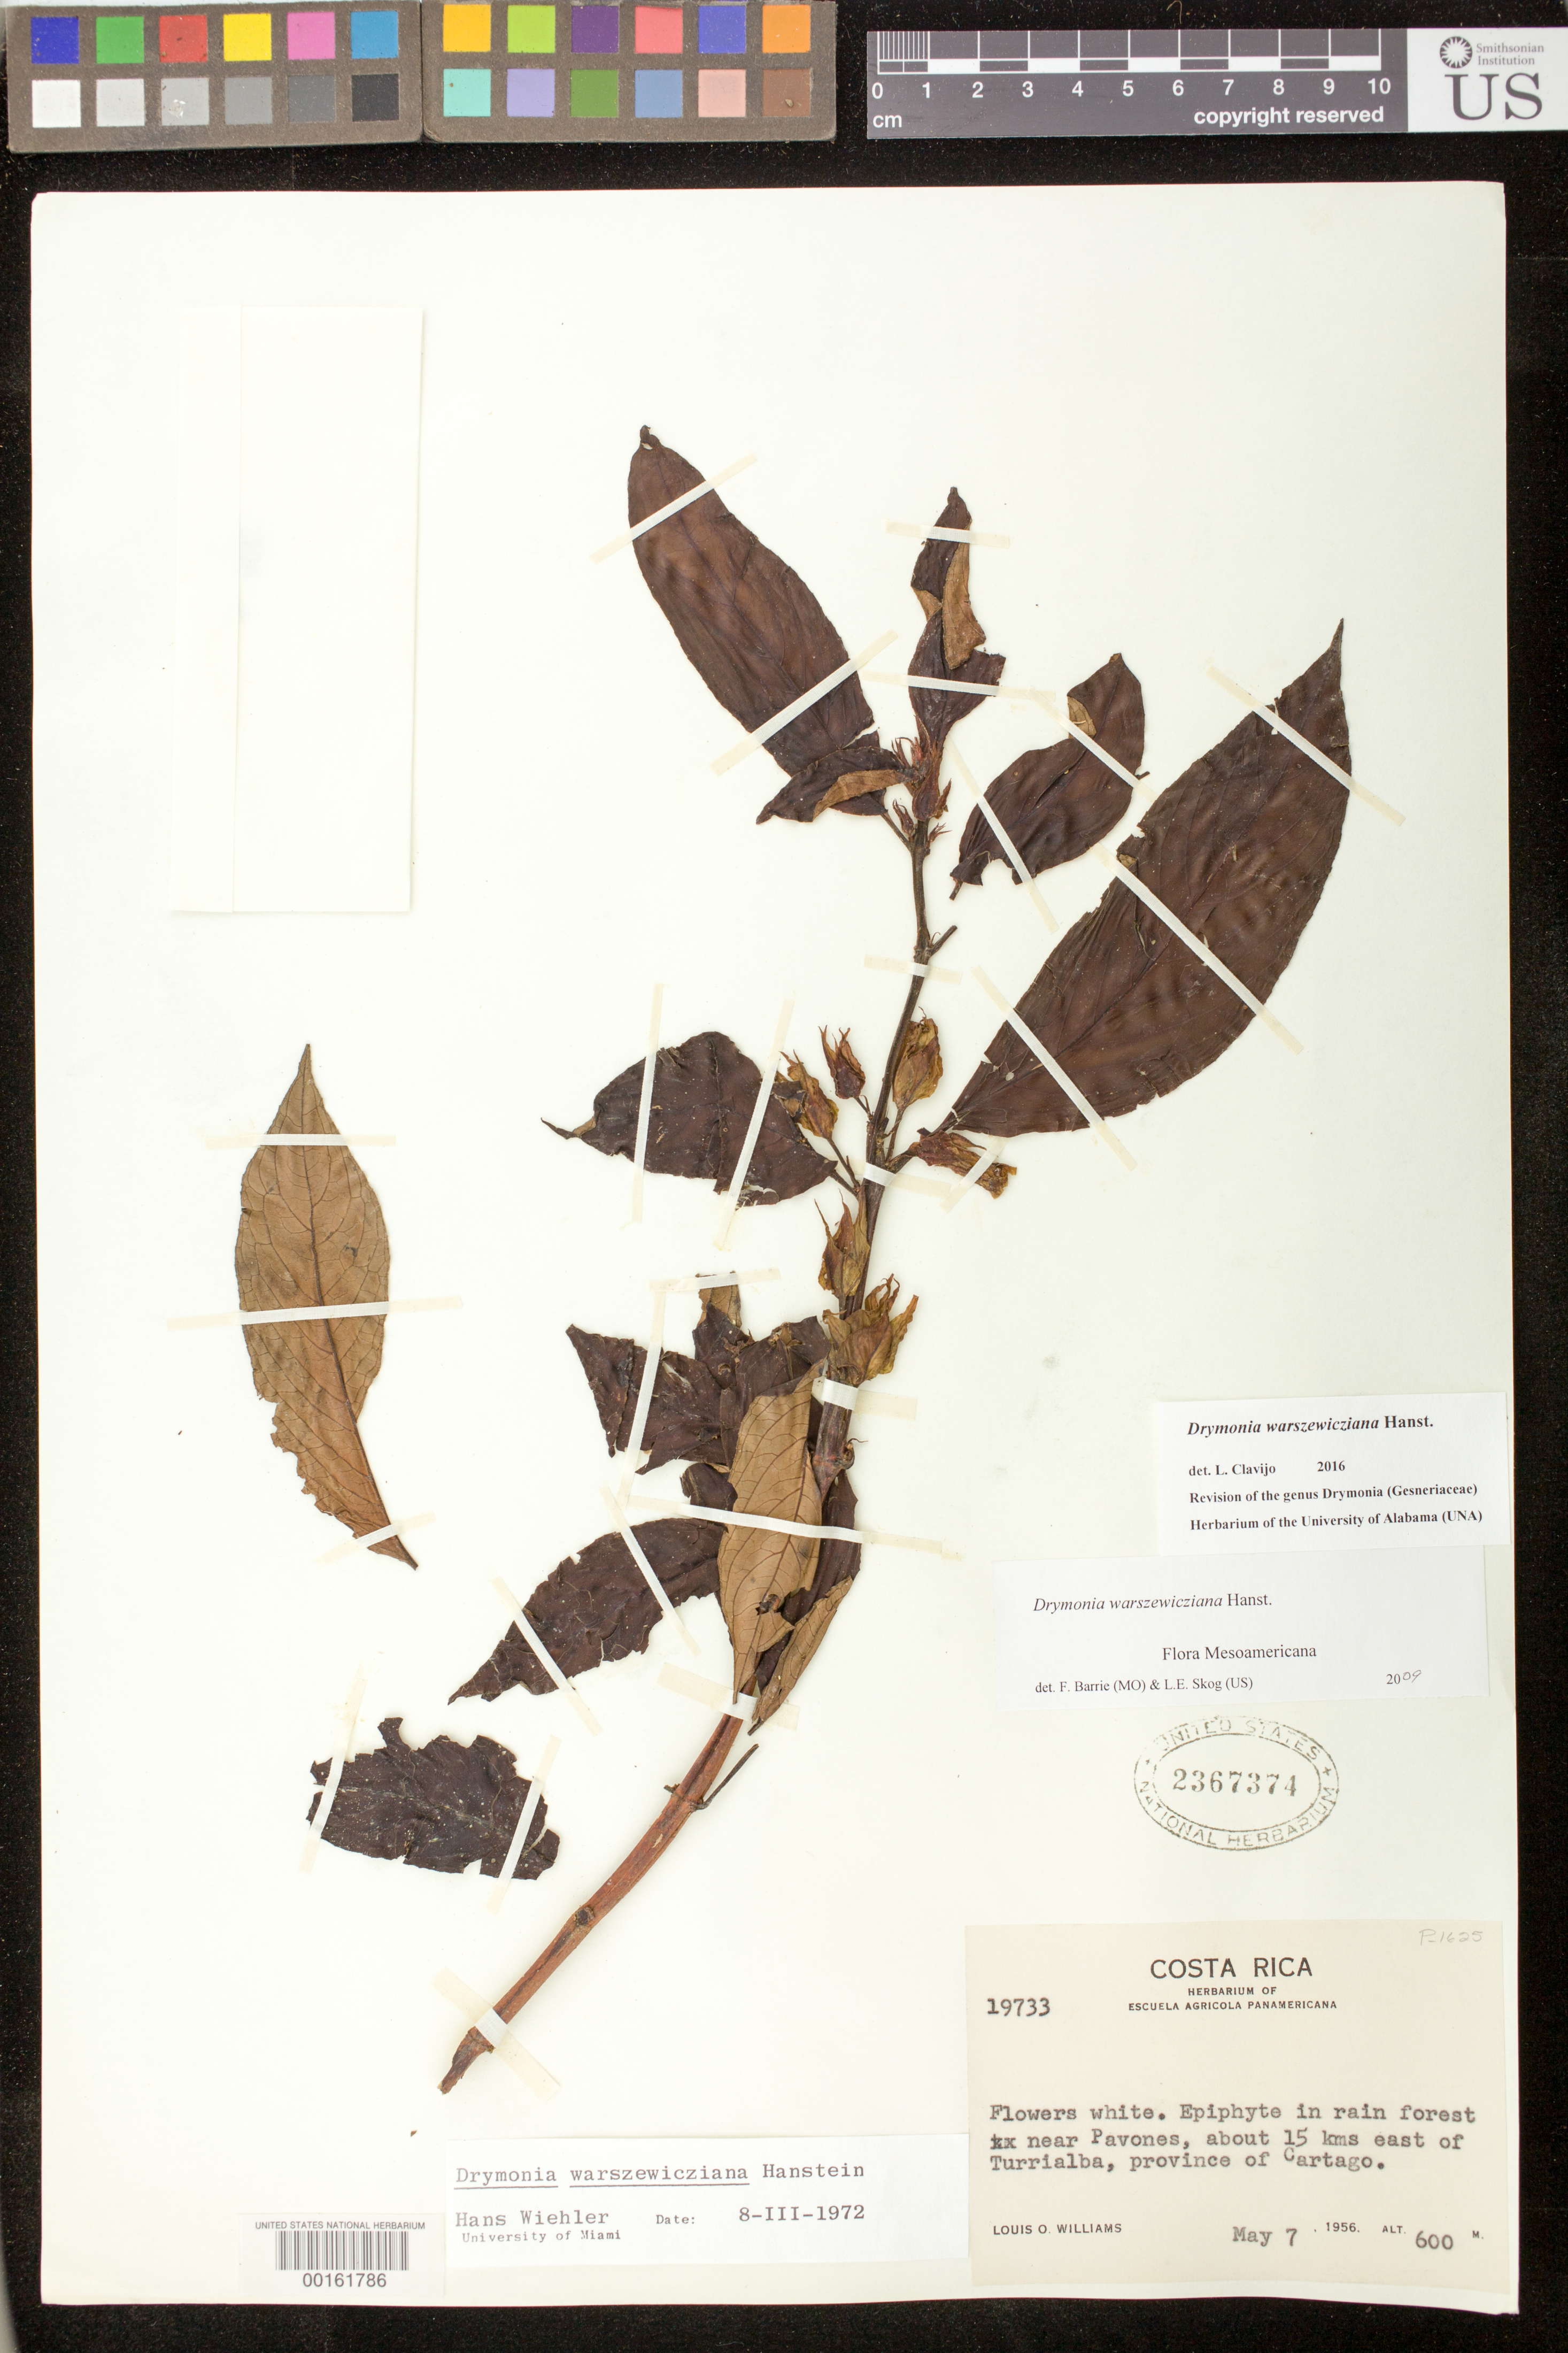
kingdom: Plantae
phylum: Tracheophyta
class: Magnoliopsida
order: Lamiales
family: Gesneriaceae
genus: Drymonia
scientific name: Drymonia warszewicziana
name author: Hanst.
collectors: L. O. Williams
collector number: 19733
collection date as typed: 07 May 1956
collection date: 1956-05-07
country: Costa Rica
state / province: Cartago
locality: Near Pavones, about 15 km E of Turrialba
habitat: In rain forest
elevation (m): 600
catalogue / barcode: US 2367374